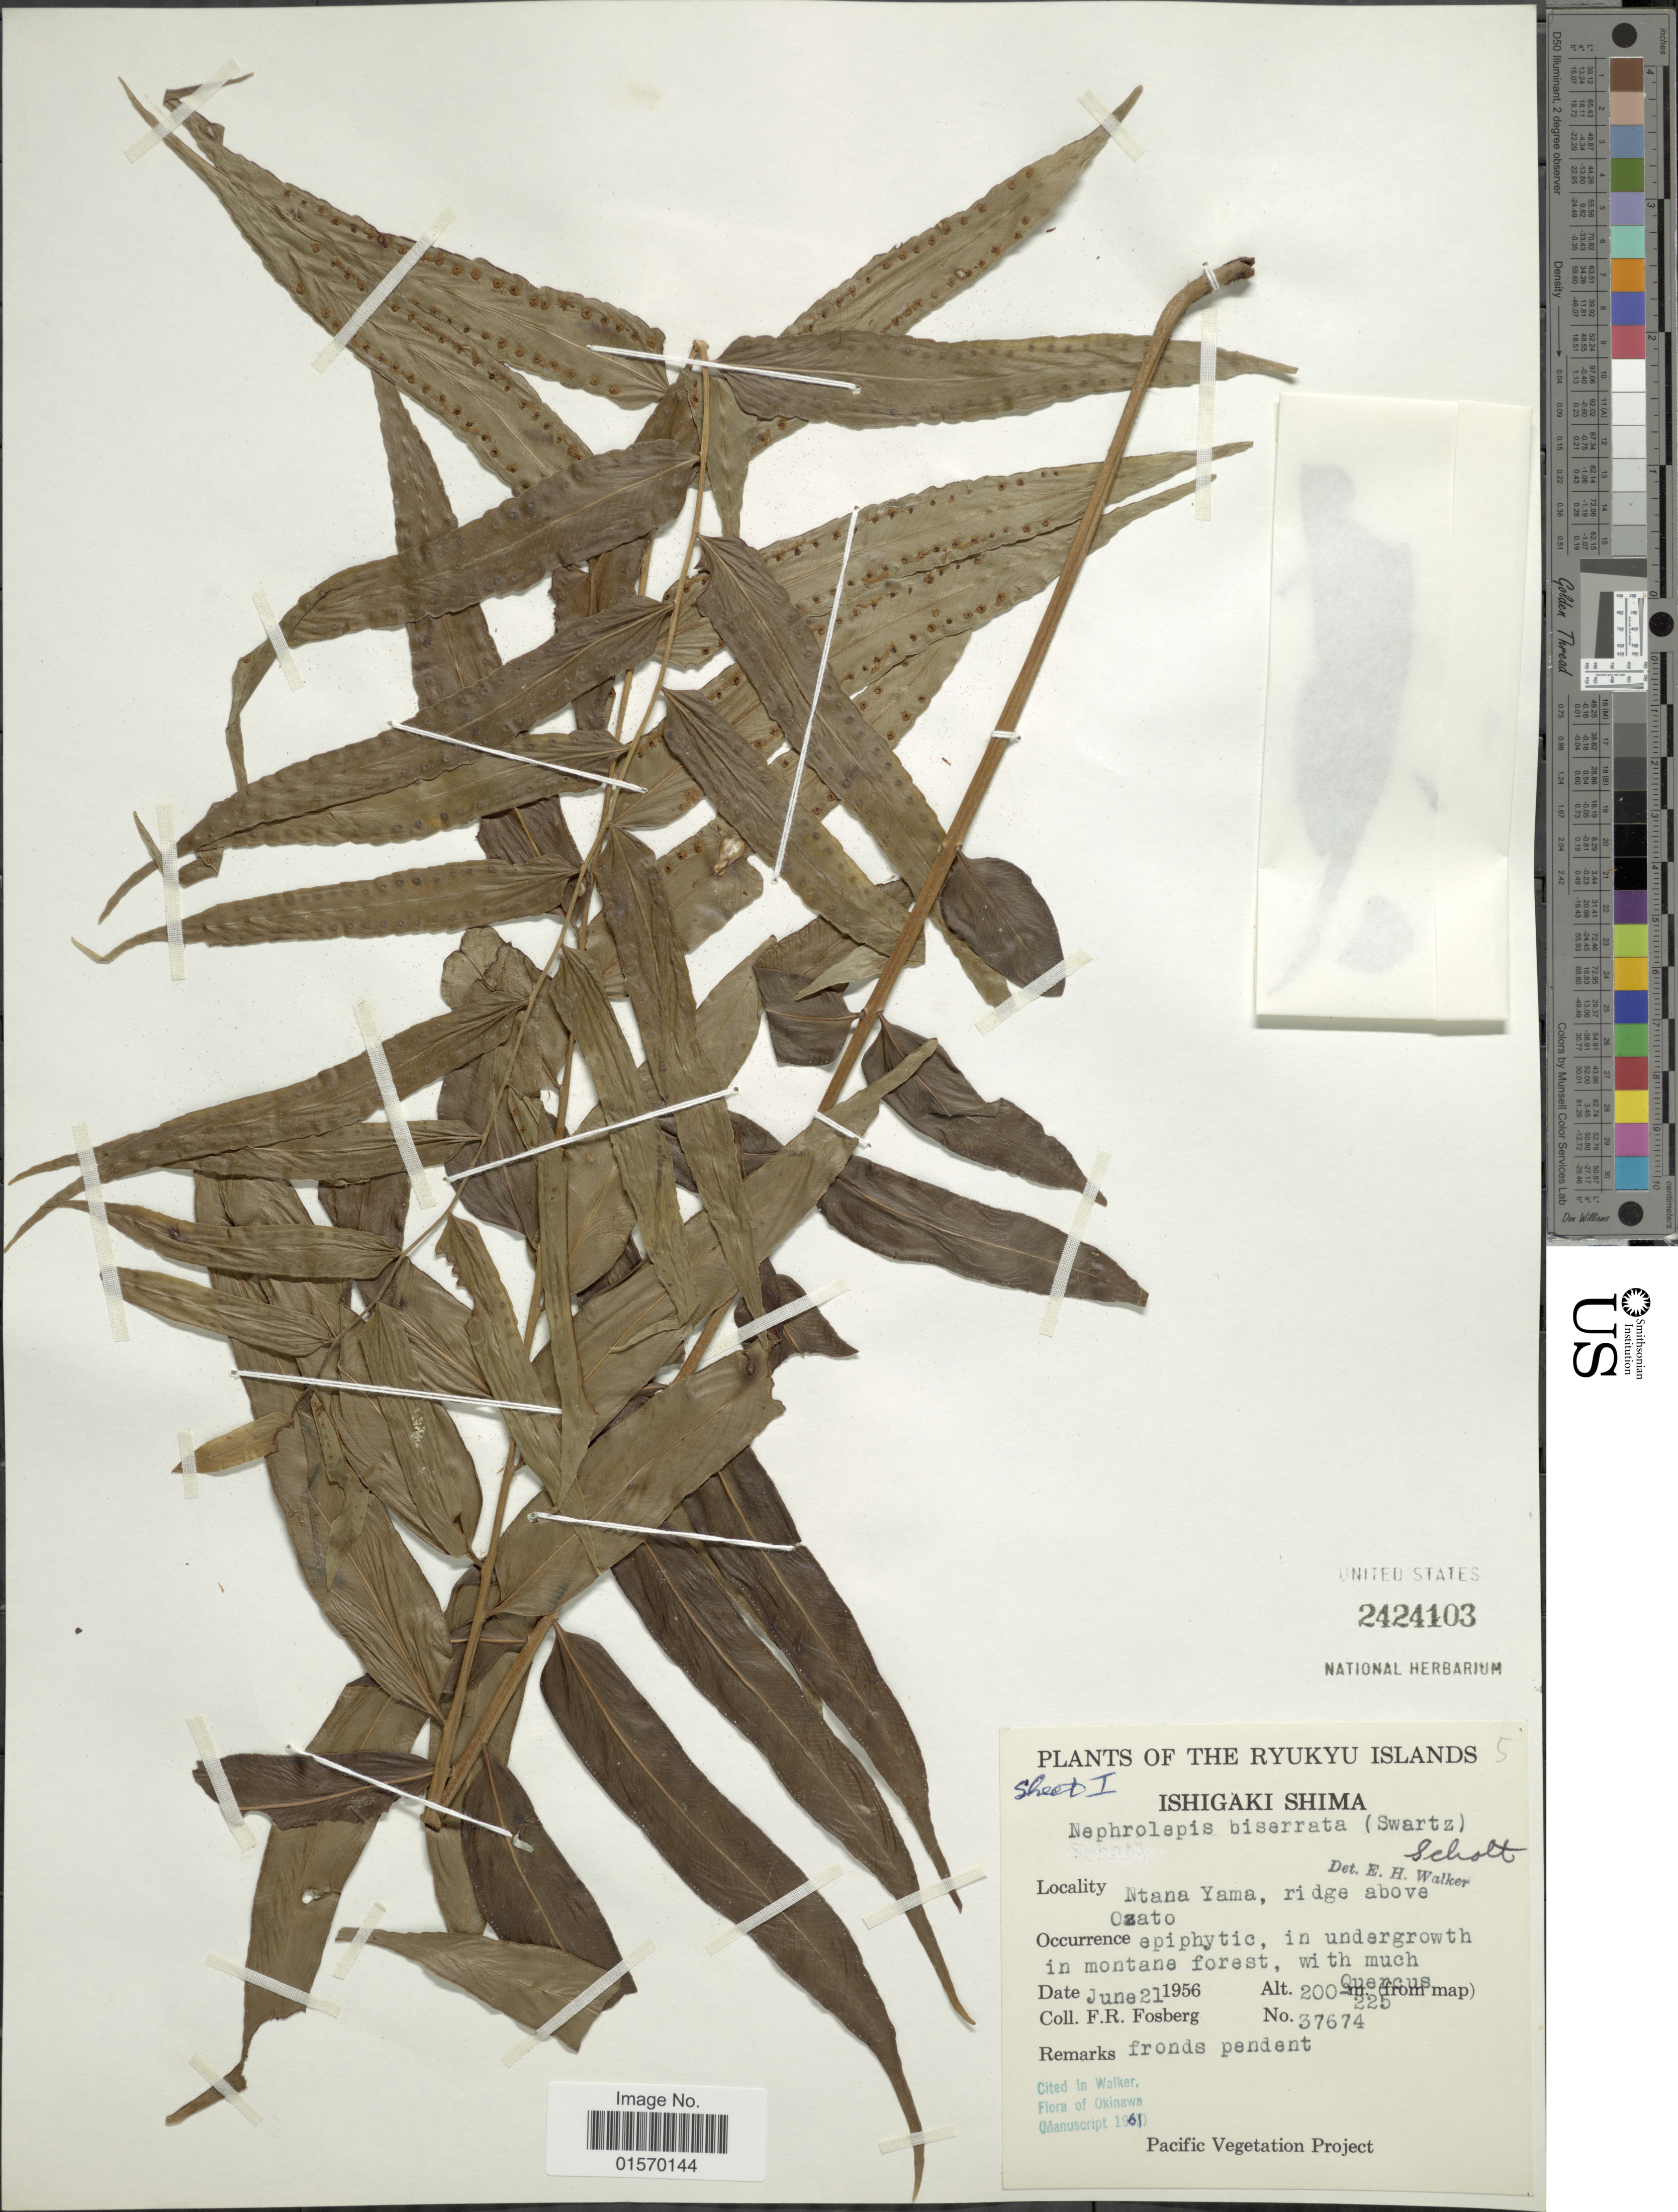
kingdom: Plantae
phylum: Tracheophyta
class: Polypodiopsida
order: Polypodiales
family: Nephrolepidaceae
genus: Nephrolepis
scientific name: Nephrolepis biserrata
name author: (Sw.) Schott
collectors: F. R. Fosberg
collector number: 37674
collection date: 1956-06-21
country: Japan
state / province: Okinawa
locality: The Ryukyu Islands. Ishigaki Shima. Ntana Yama, ridge above Ozato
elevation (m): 200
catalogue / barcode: US 2424103